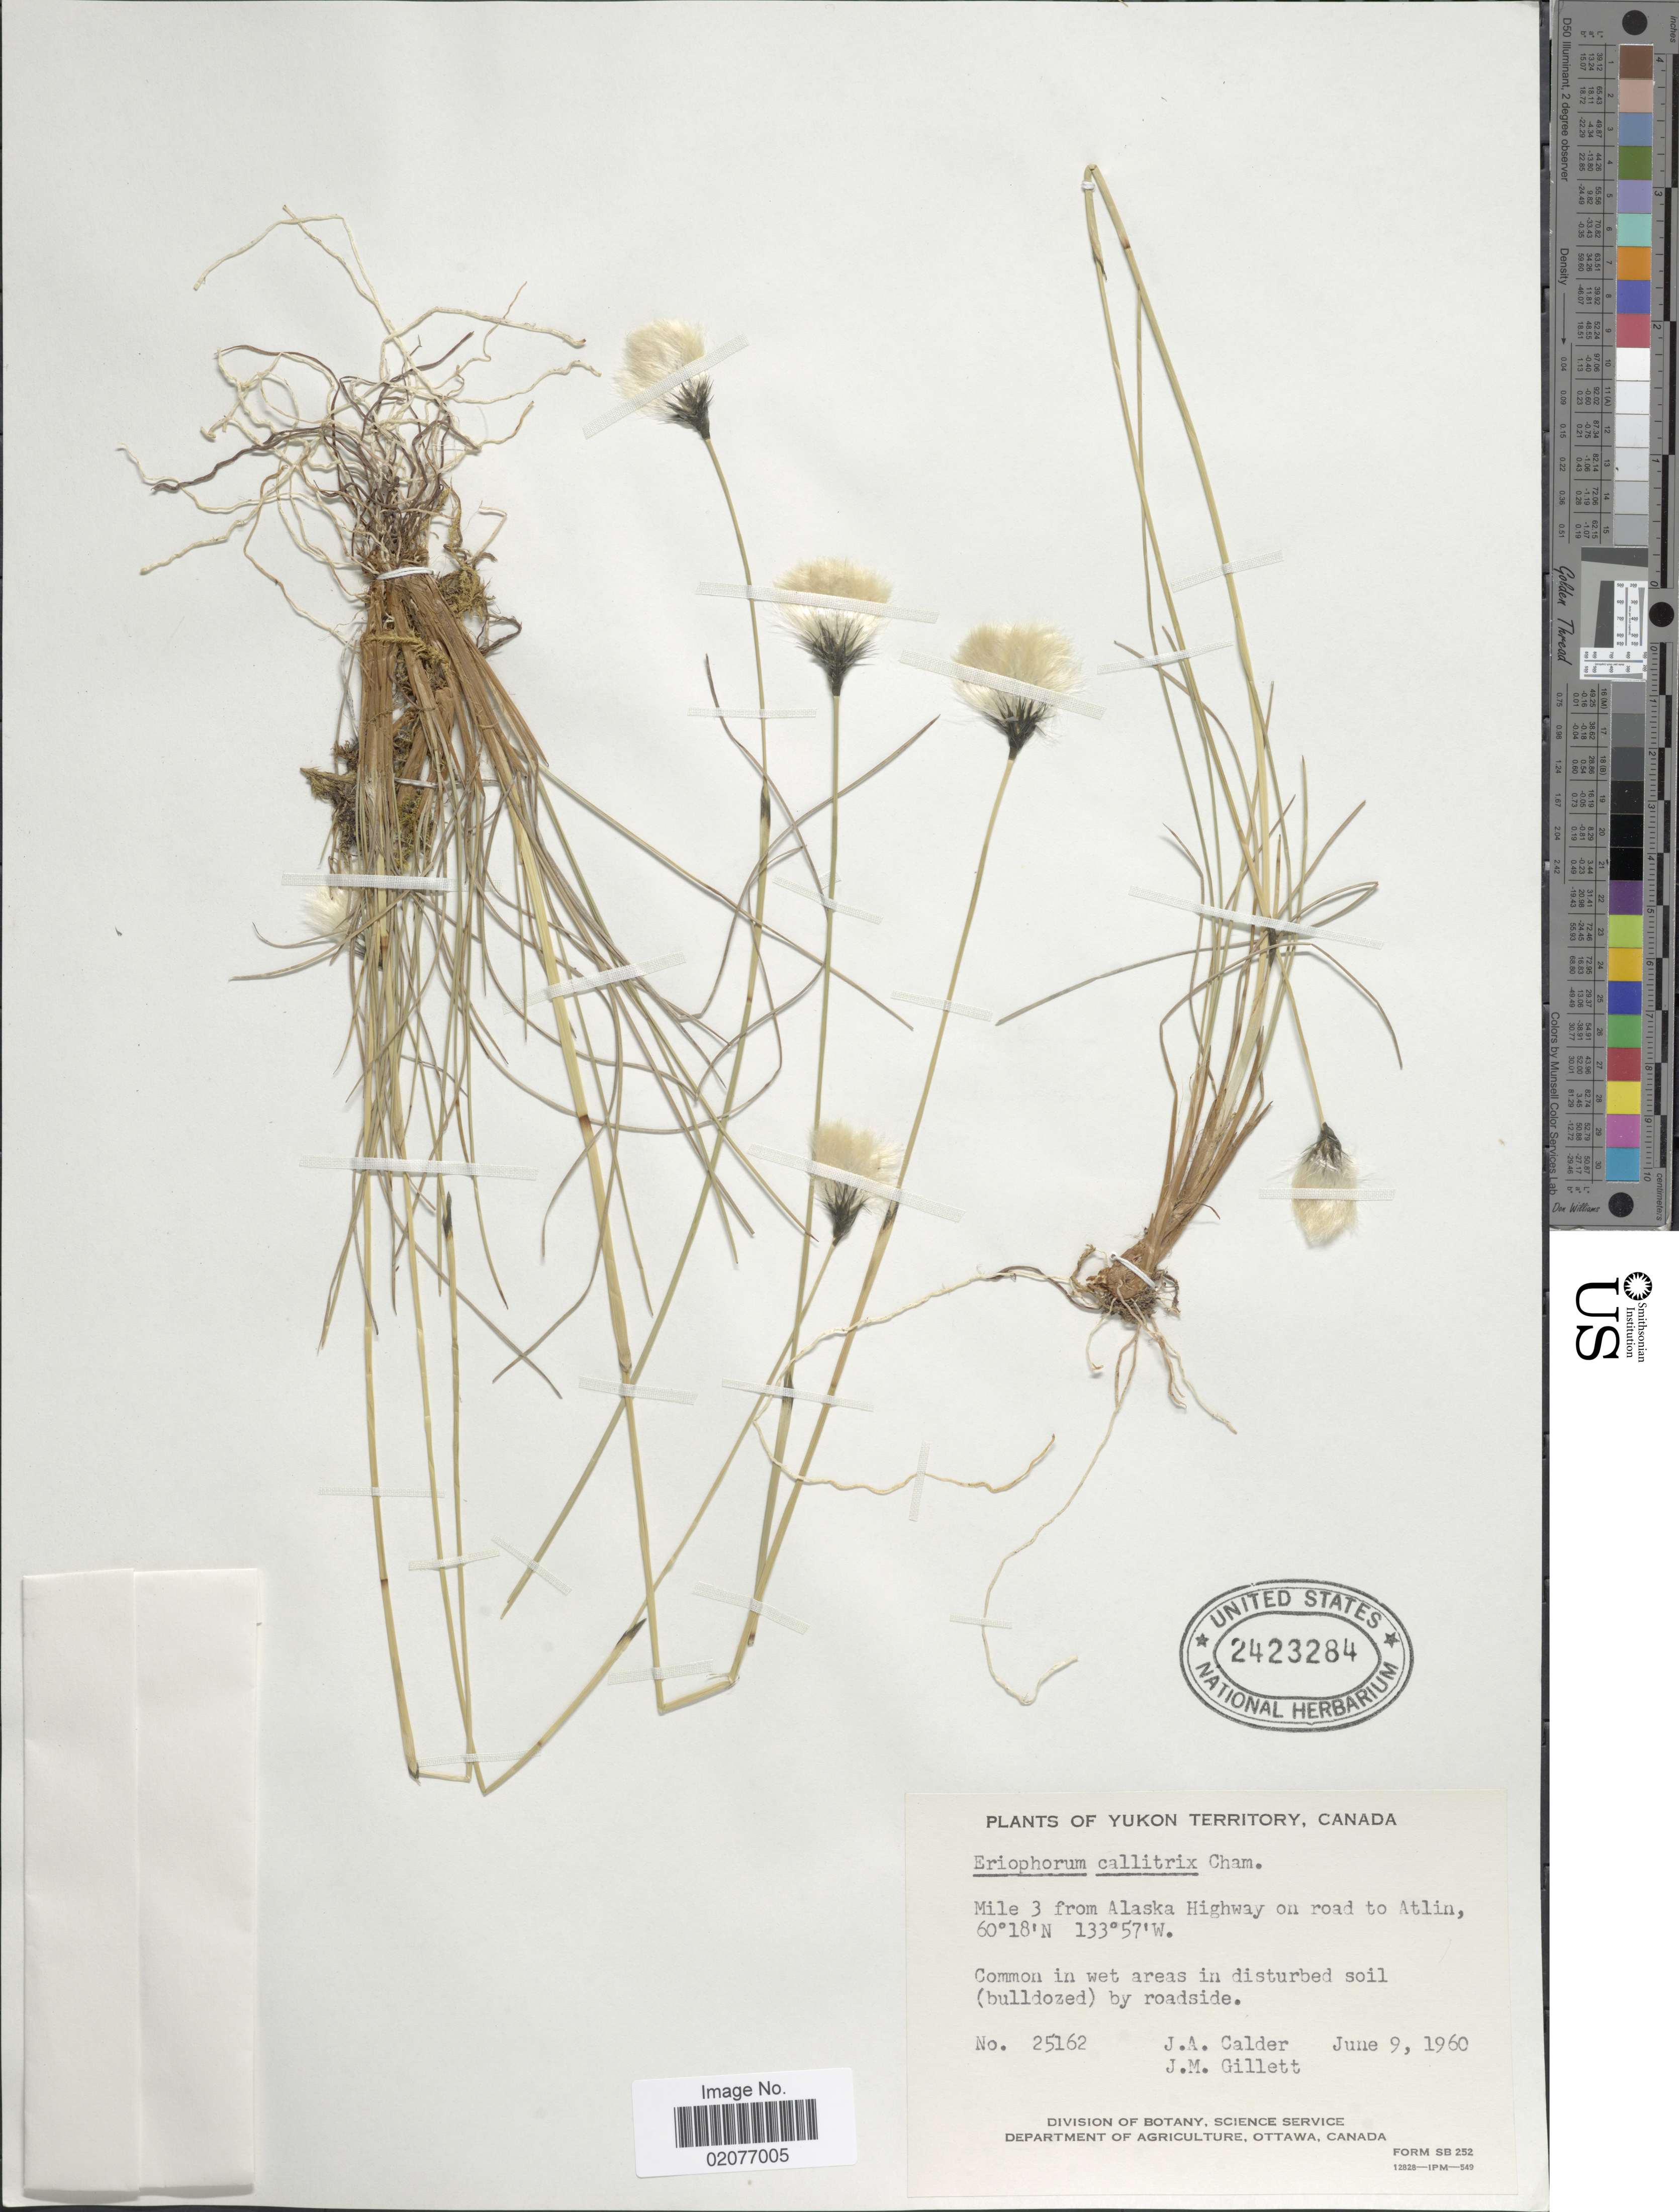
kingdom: Plantae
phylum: Tracheophyta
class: Liliopsida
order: Poales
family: Cyperaceae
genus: Eriophorum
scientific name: Eriophorum callitrix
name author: Cham. ex C.A. Mey.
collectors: J. A. Calder & J. M. Gillett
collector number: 25162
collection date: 1960-06-09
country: Canada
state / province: Yukon Territory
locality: Mile 3 from Alaska Highway on road to Atlin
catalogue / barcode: US 2423284